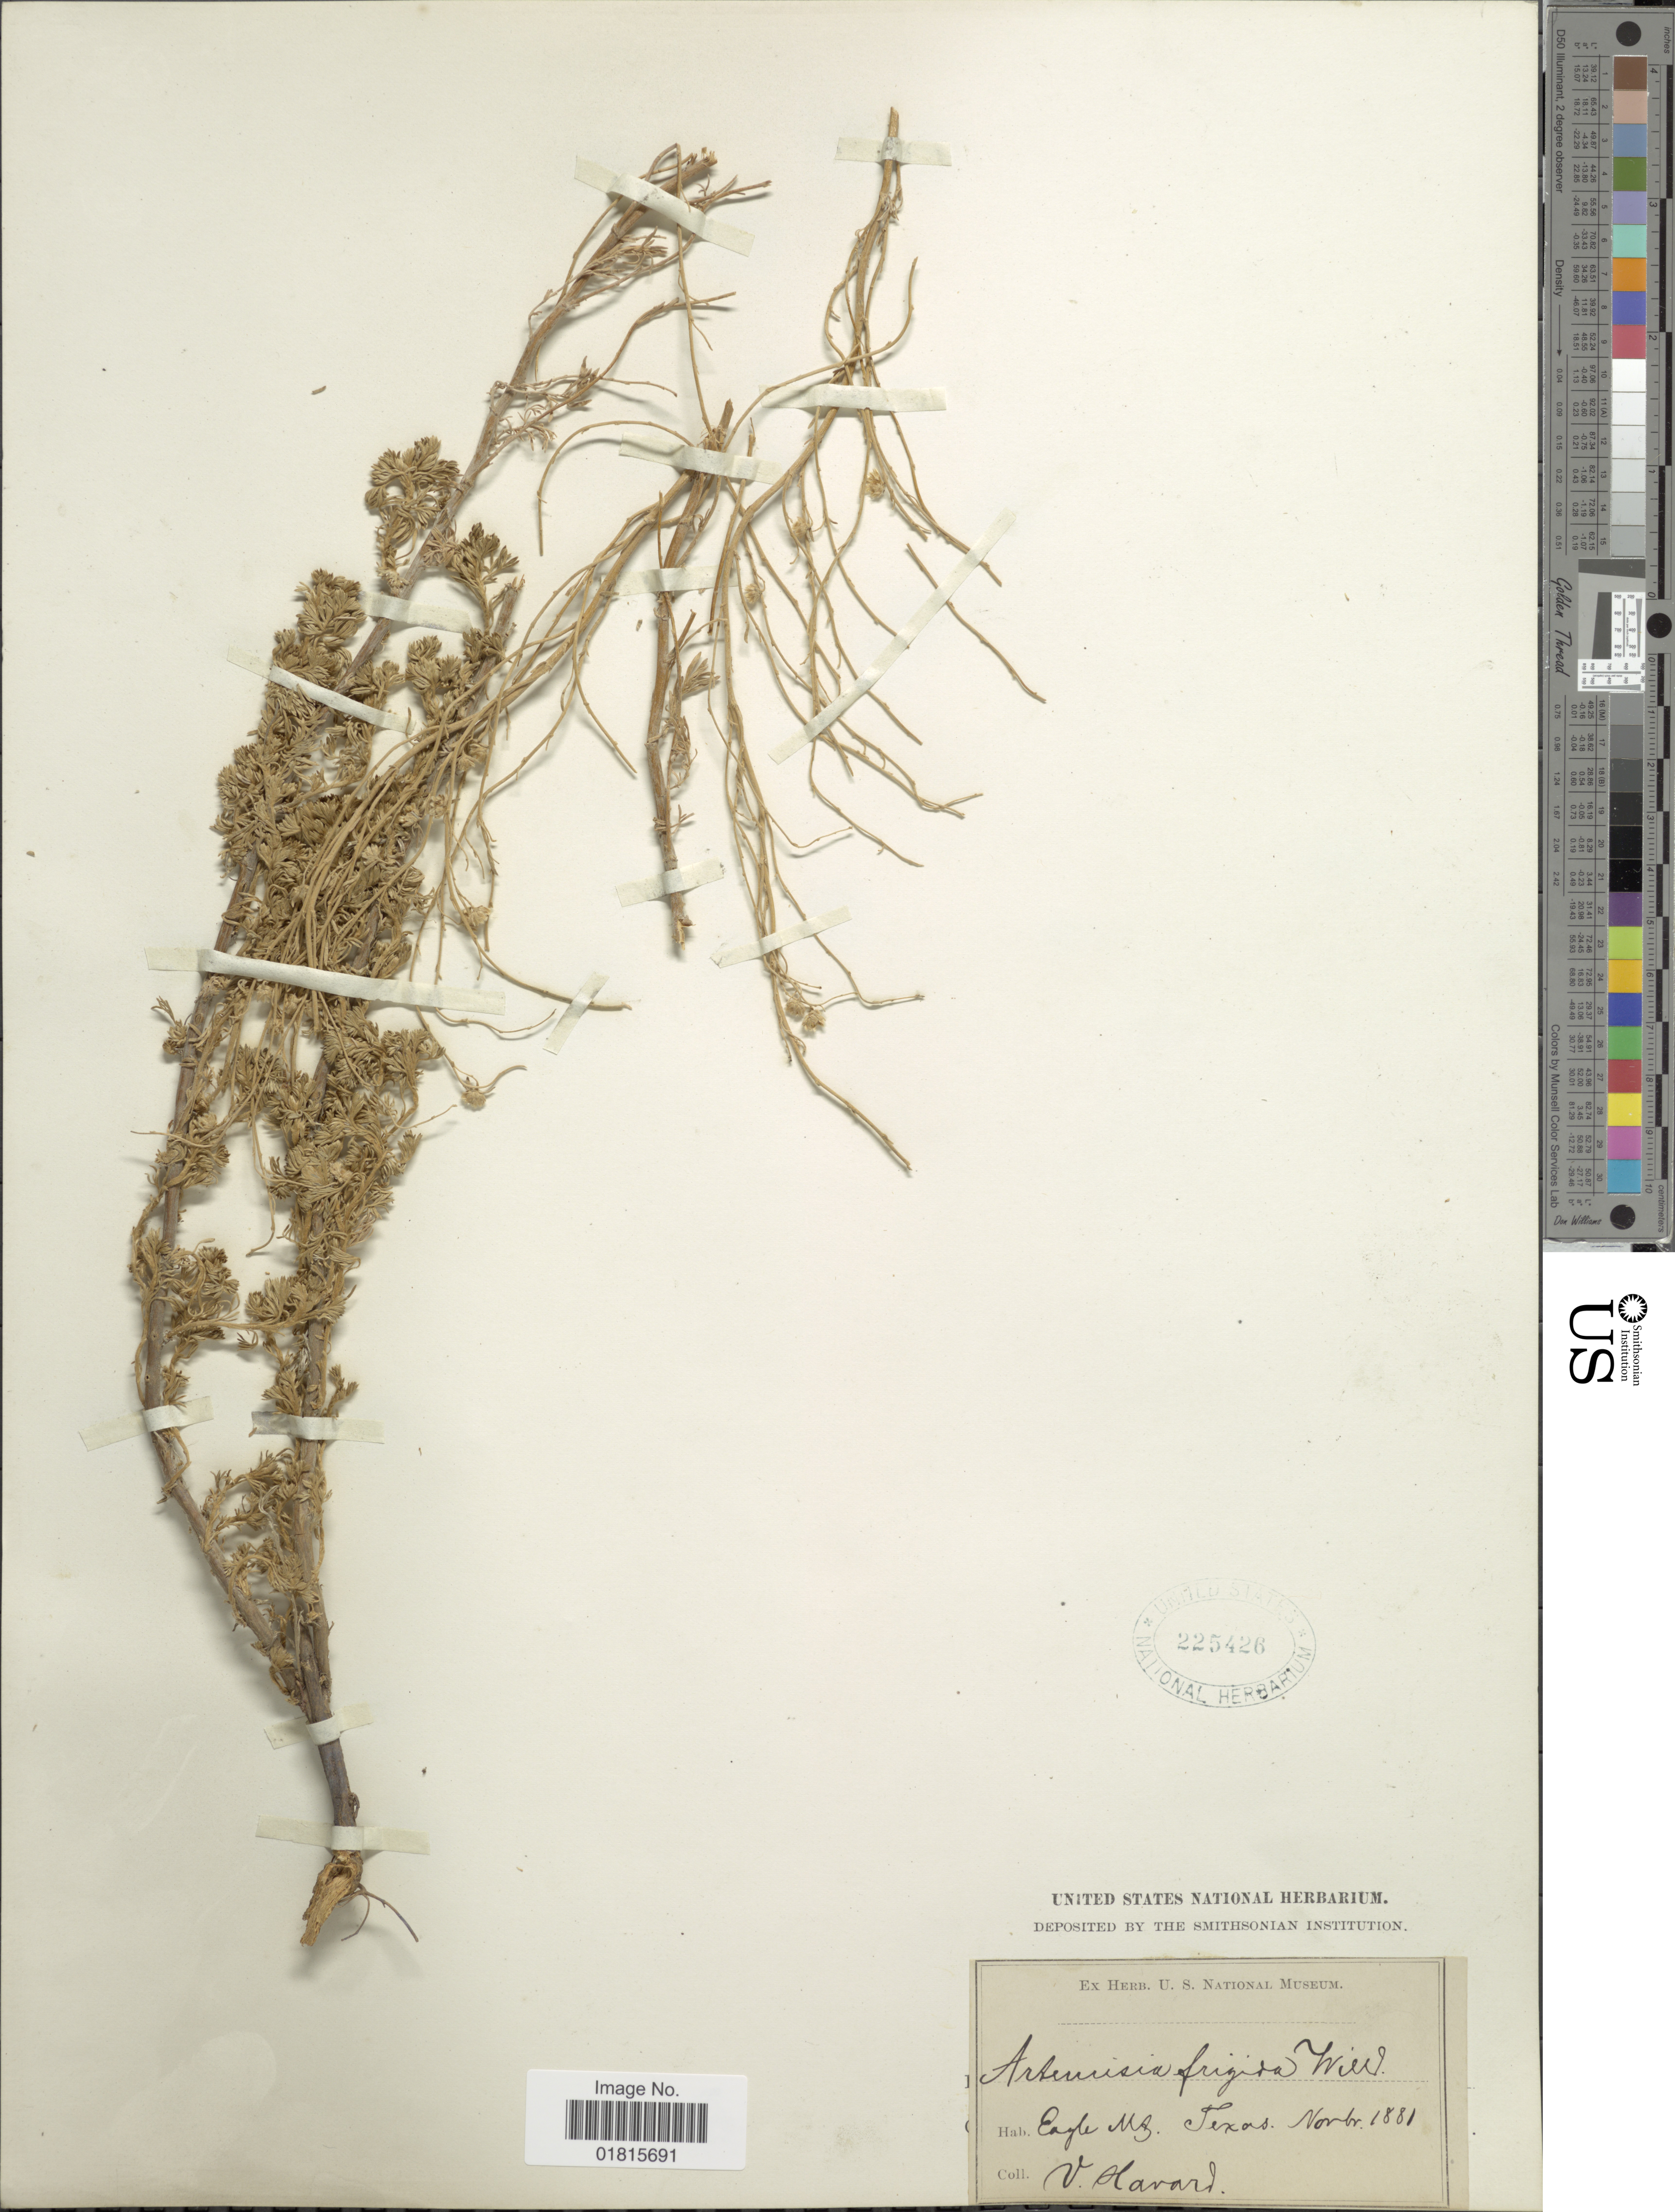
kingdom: Plantae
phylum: Tracheophyta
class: Magnoliopsida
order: Asterales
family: Asteraceae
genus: Artemisia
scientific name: Artemisia frigida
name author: Willd.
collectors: V. Havard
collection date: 1881-11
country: United States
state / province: Texas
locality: Eagle Mt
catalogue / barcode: US 225426